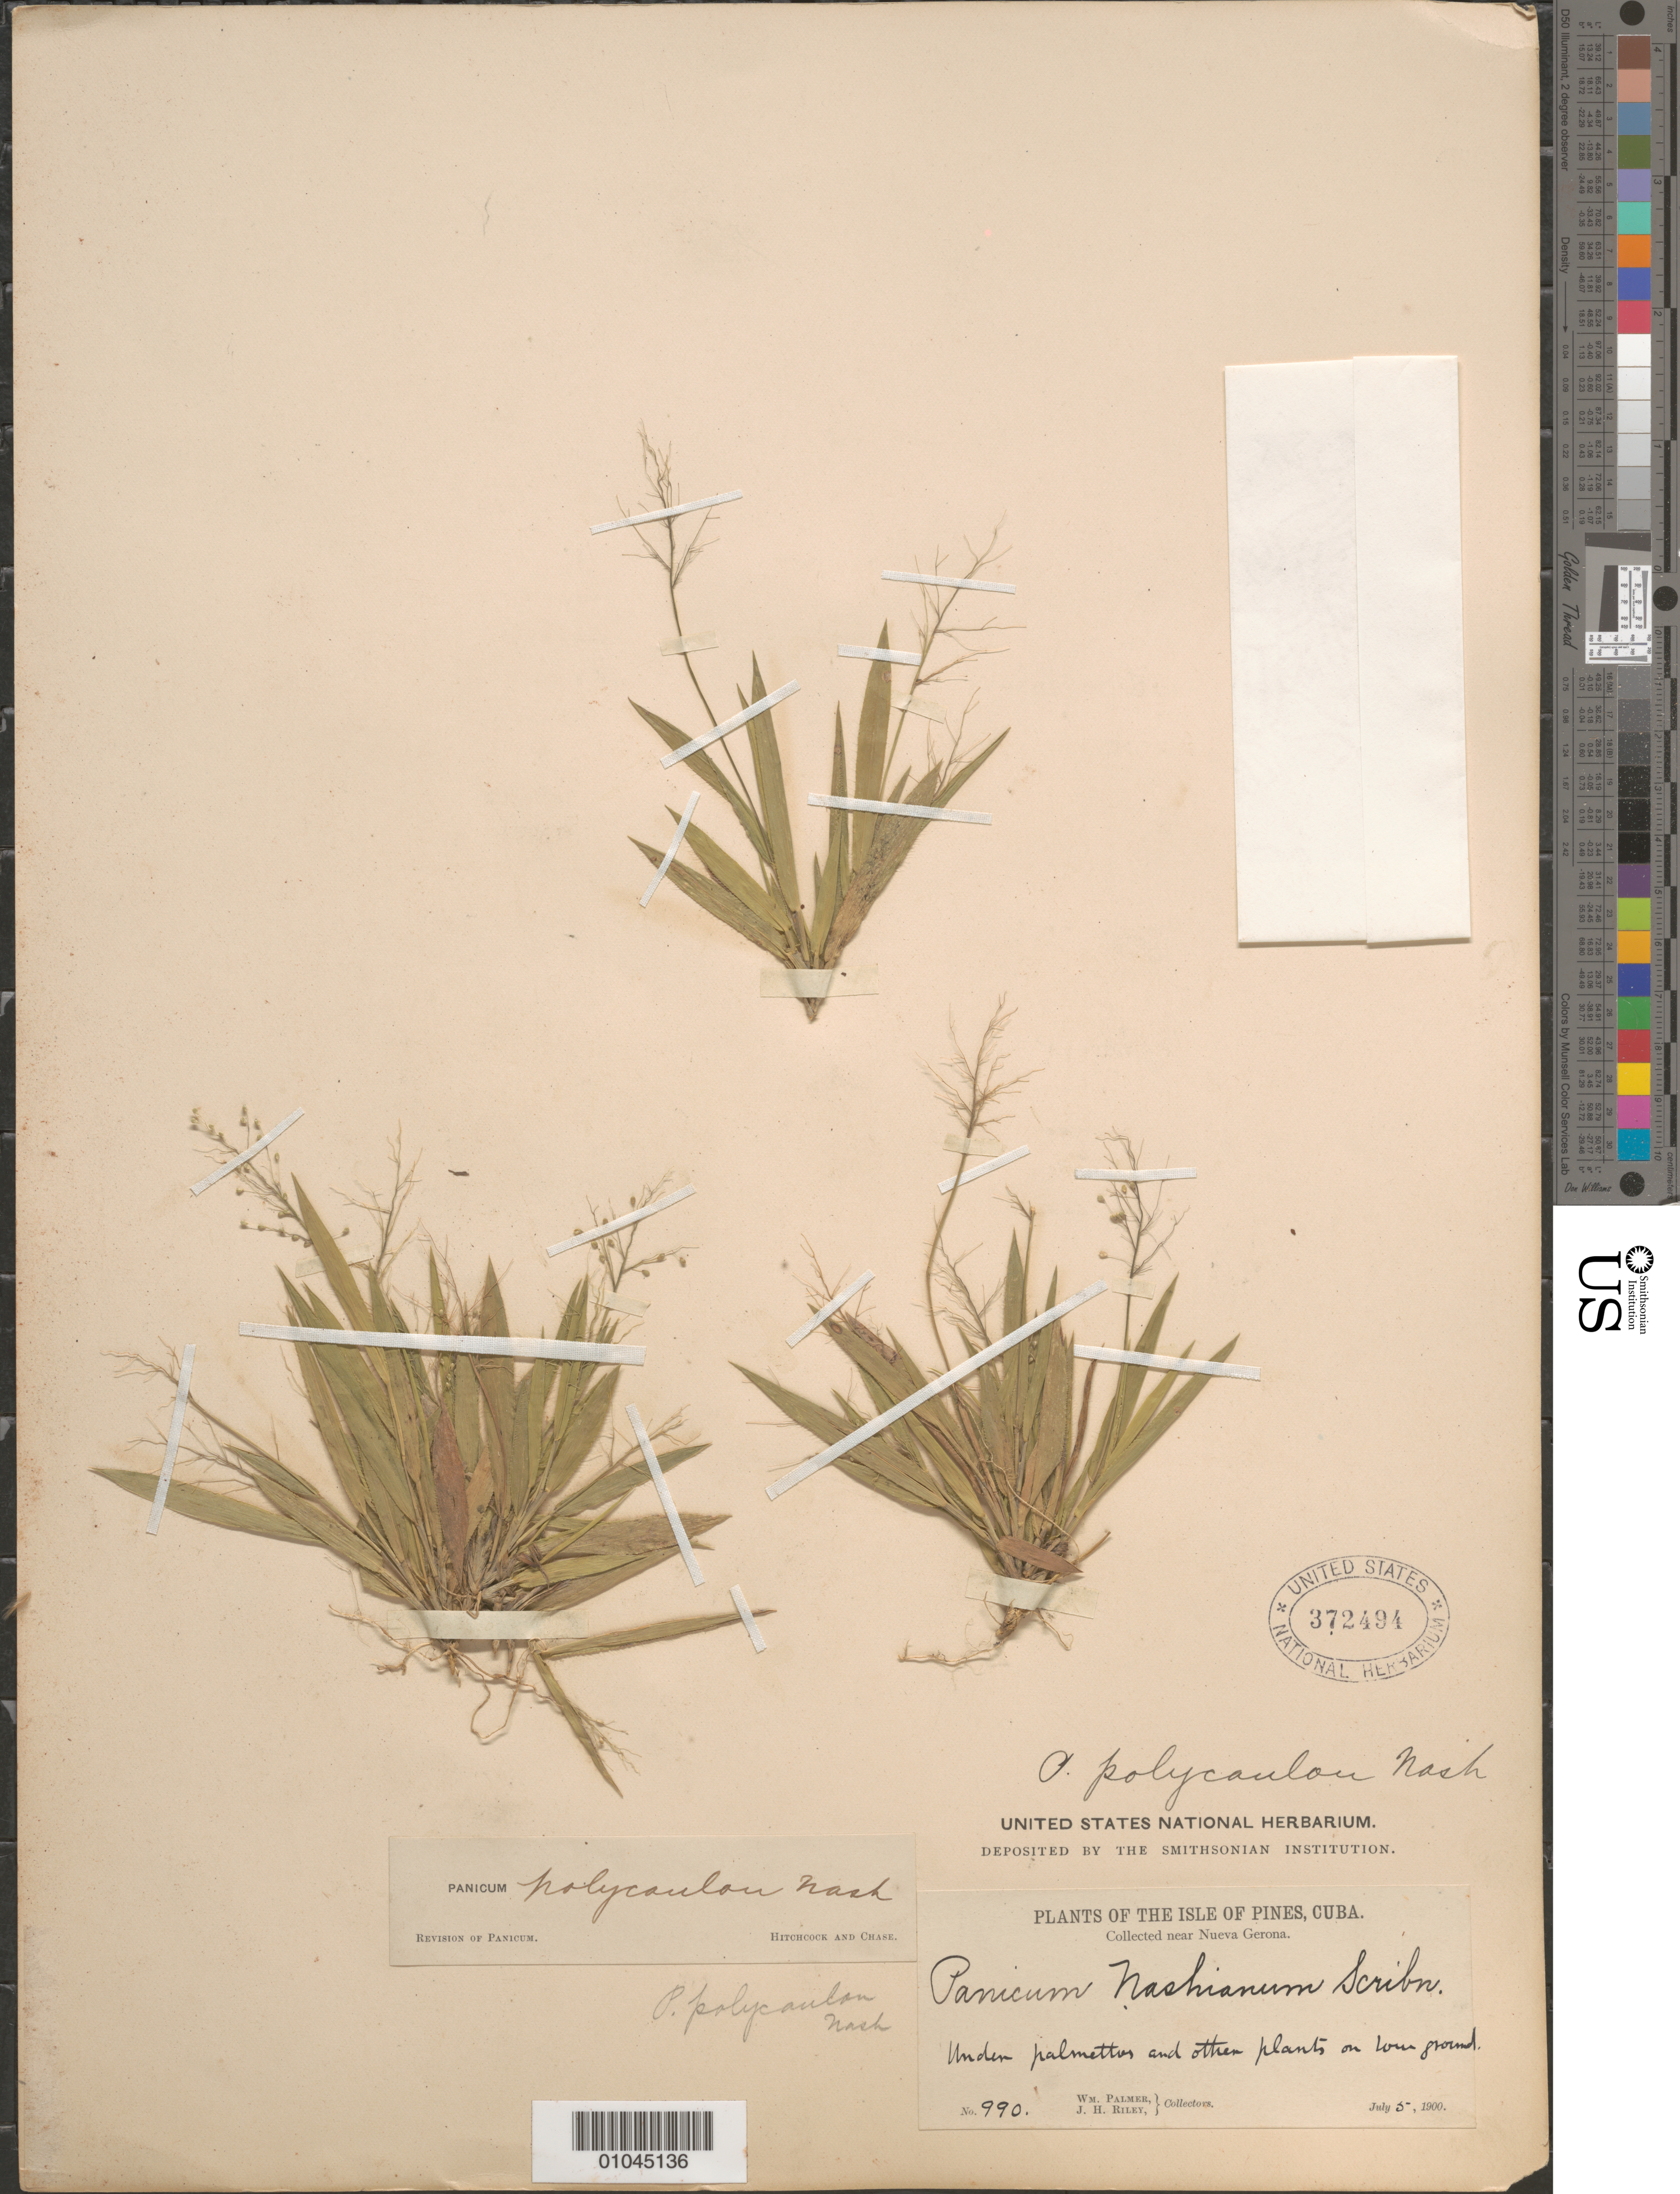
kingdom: Plantae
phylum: Tracheophyta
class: Liliopsida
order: Poales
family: Poaceae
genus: Panicum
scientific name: Panicum polycaulon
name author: Nash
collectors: W. Palmer & J. H. Riley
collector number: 990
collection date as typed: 05 Jul 1900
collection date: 1900-07-05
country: Cuba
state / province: Isla de la Juventud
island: Isla de la Juventud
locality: [Isle of Pines], Near Nueva Gerona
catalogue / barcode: US 372494